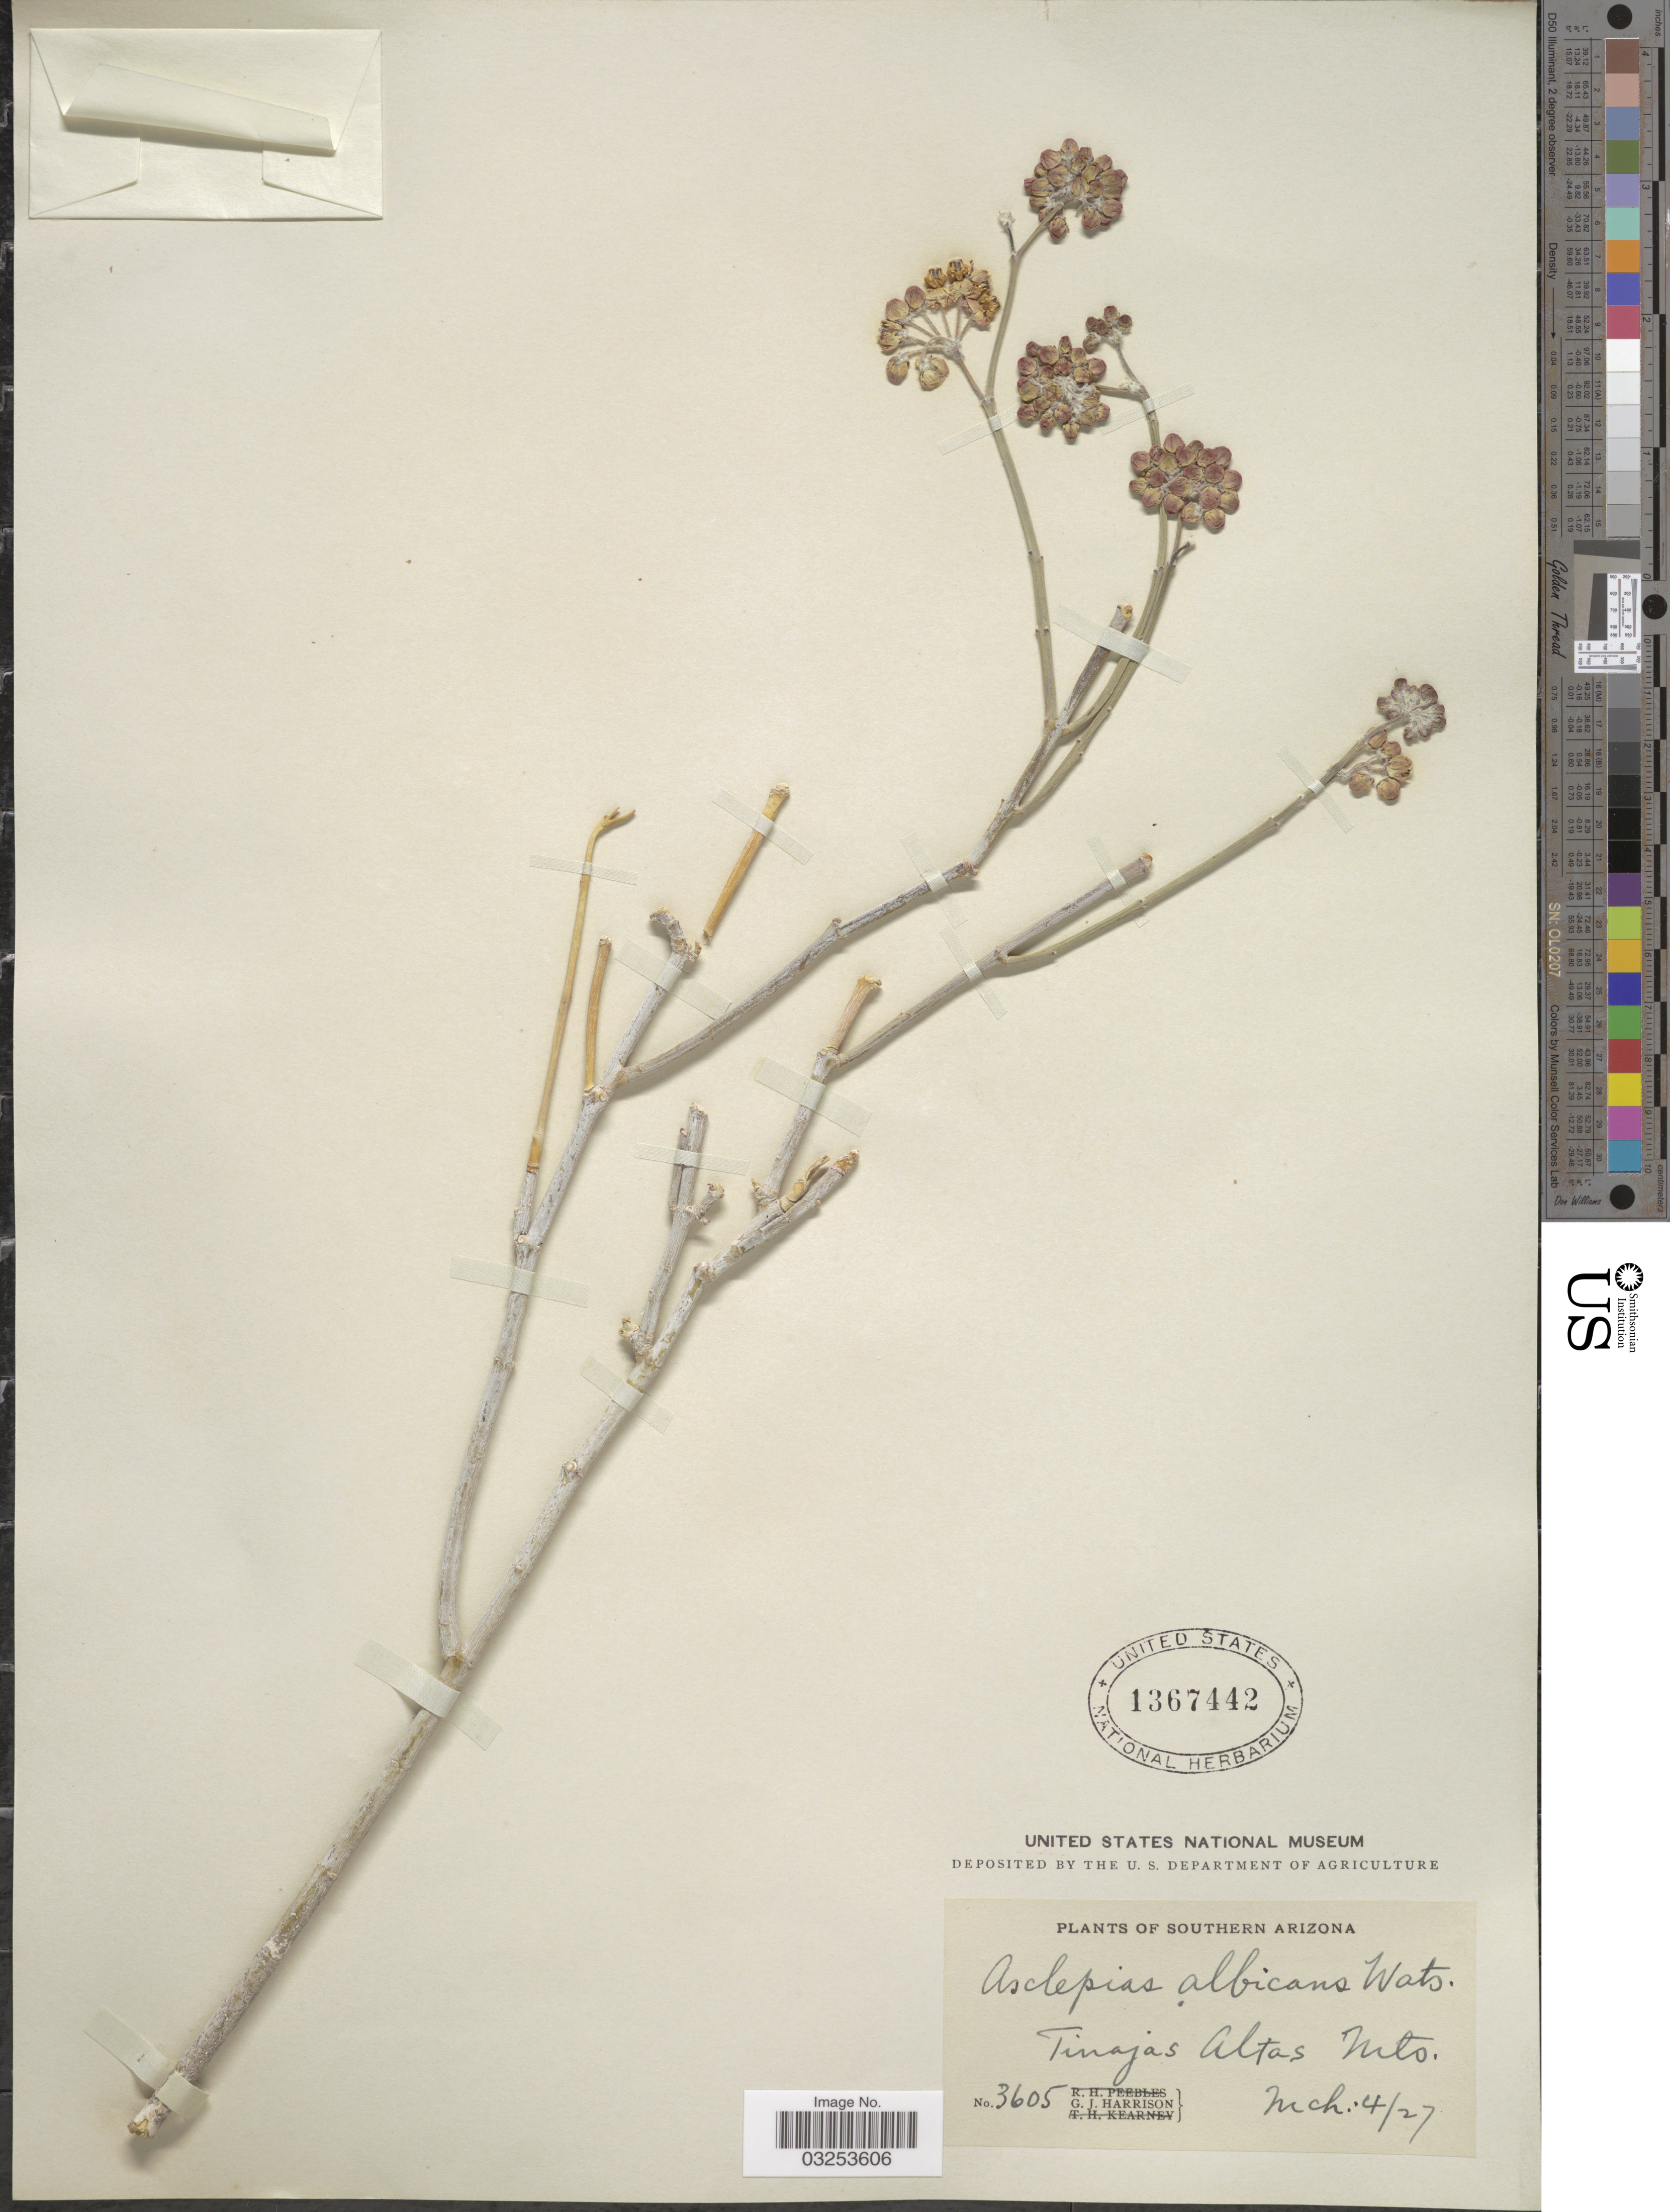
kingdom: Plantae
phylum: Tracheophyta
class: Magnoliopsida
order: Gentianales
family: Apocynaceae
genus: Asclepias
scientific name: Asclepias albicans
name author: S. Watson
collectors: G. J. Harrison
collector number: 3605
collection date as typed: Transcribed d/m/y: 4/3/27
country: United States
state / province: Arizona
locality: Southern Arizona. Tinajas Altas Mts.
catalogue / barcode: US 1367442